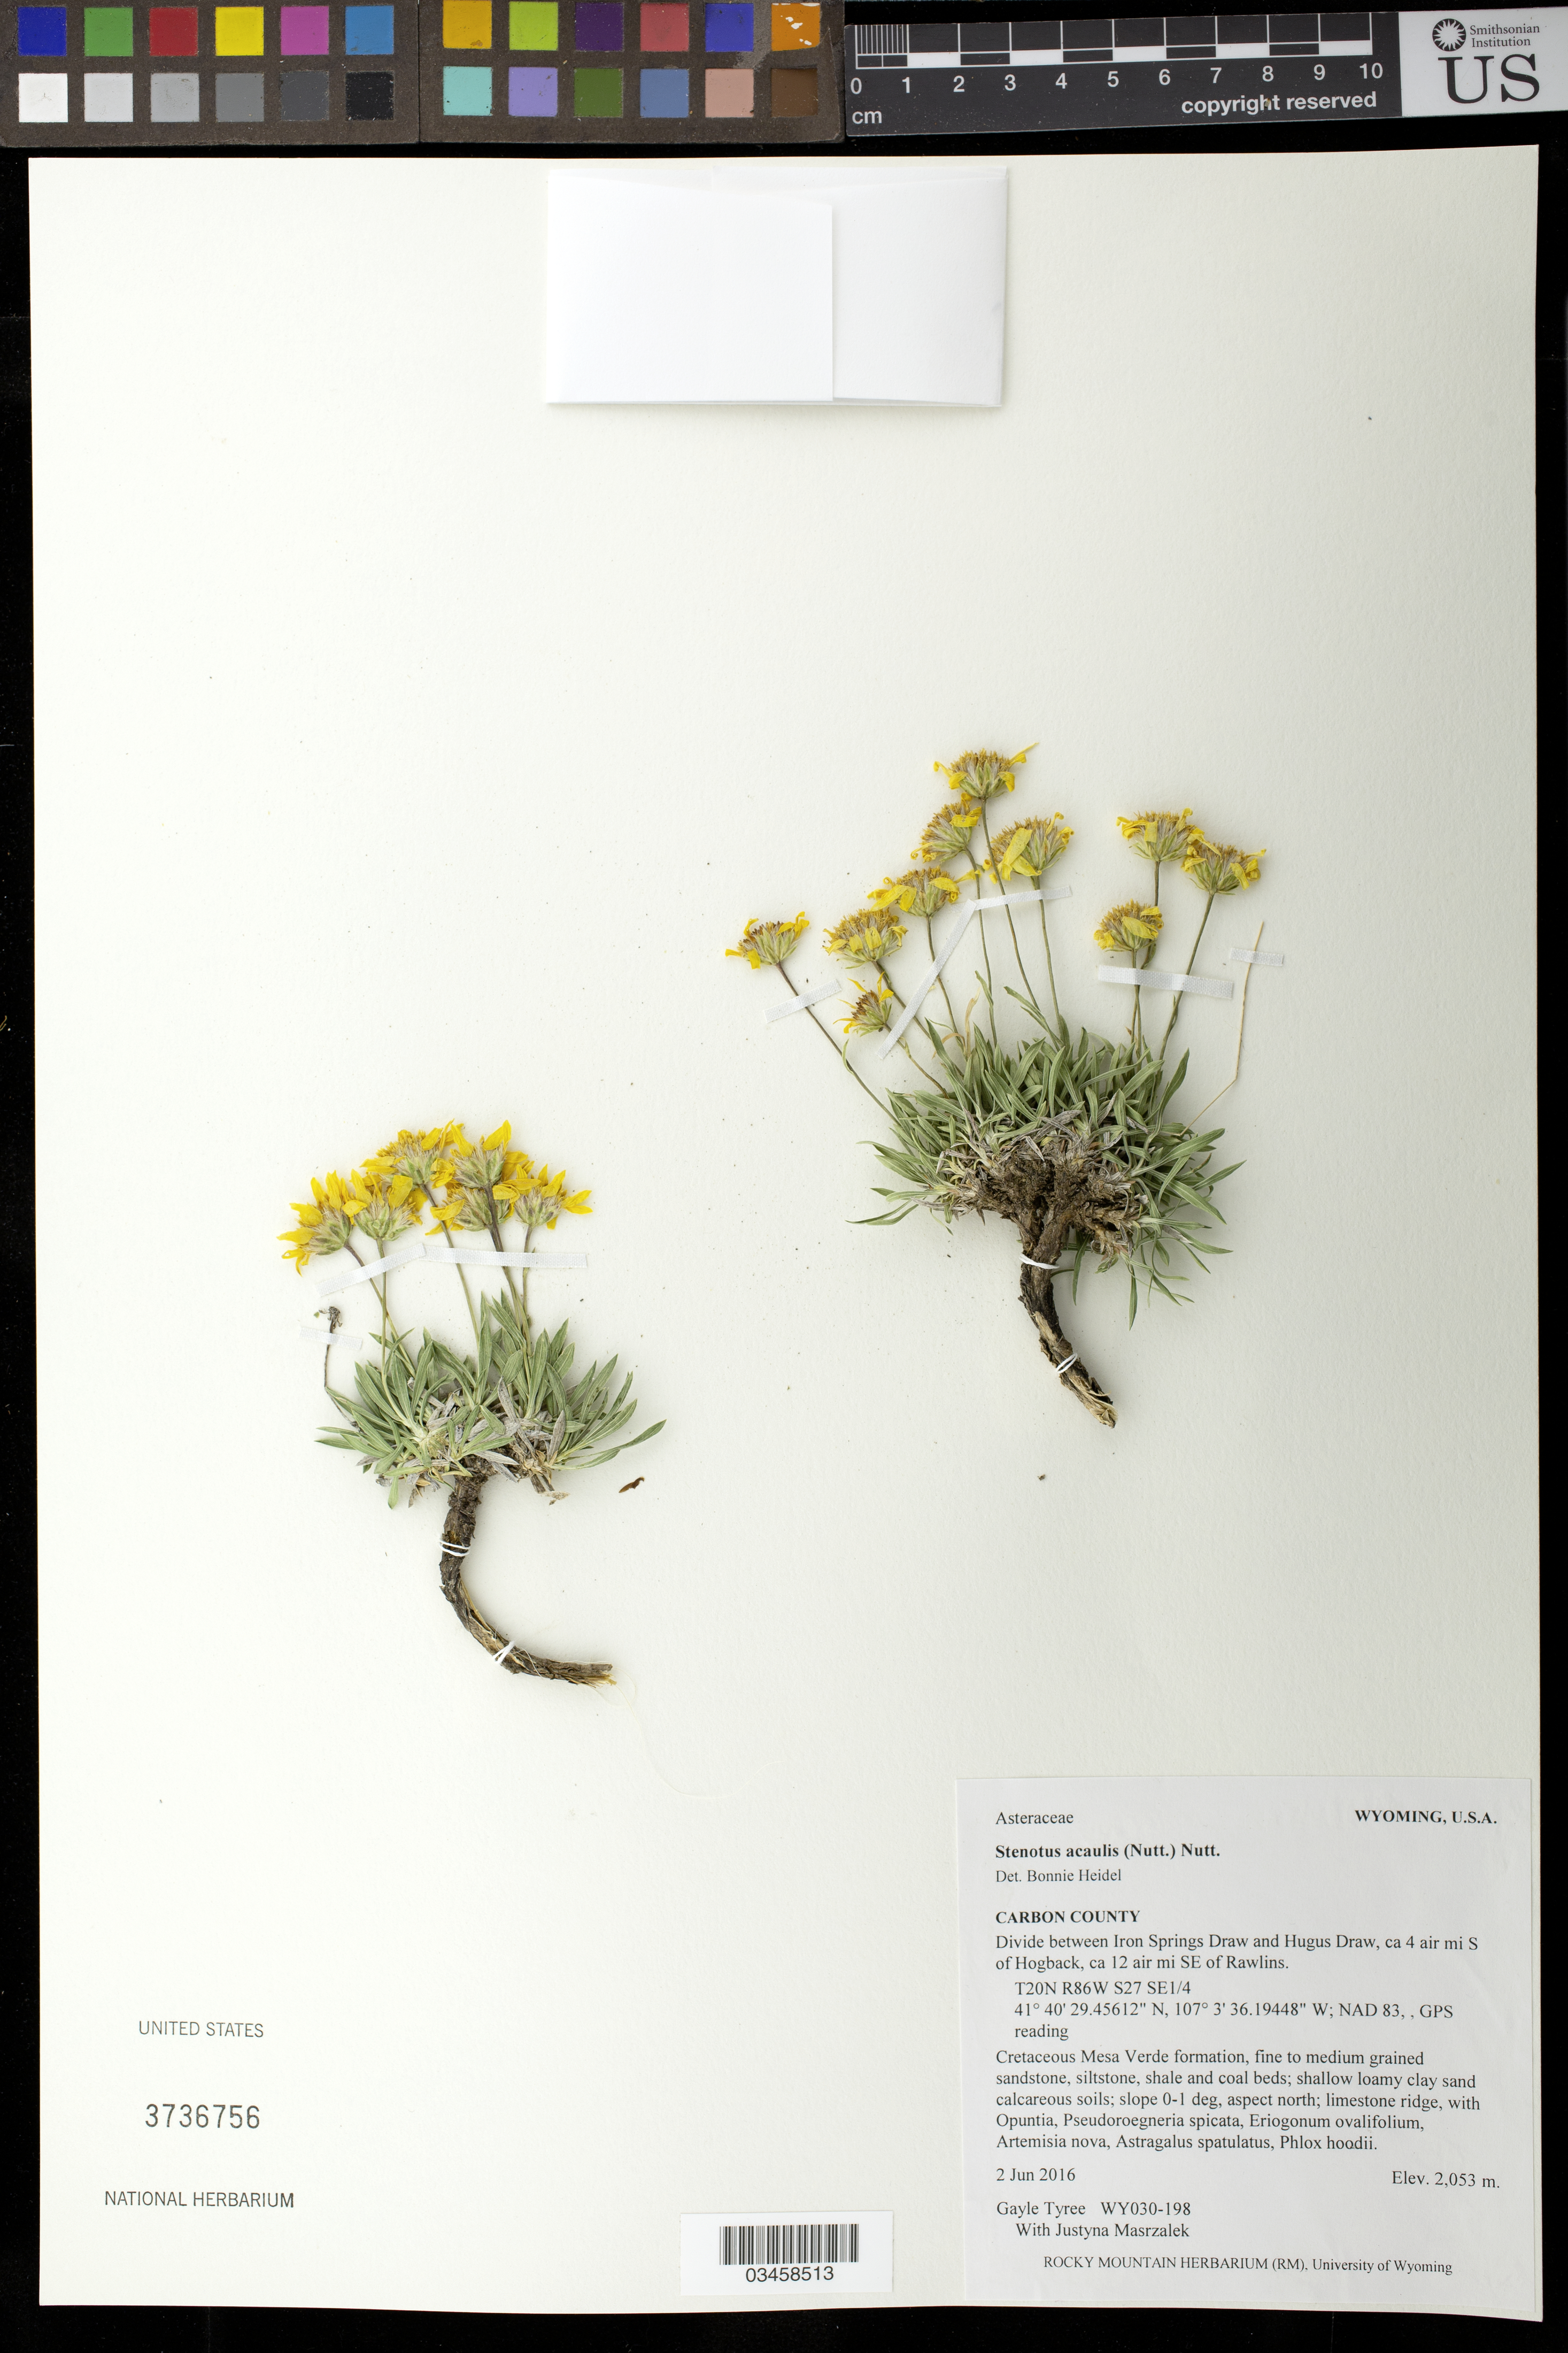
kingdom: Plantae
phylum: Tracheophyta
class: Magnoliopsida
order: Asterales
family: Asteraceae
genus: Stenotus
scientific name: Stenotus acaulis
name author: (Nutt.) Nutt.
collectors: G. Tyree & J. Marszalek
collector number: WY030-198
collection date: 2016-06-02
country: United States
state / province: Wyoming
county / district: Carbon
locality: Divide between Iron Springs Draw and Hugus Draw, 4 air mi. S of Hogback, 12 air mi. SE of Rawlins. T20N R86W S27 SE1/4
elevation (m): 2053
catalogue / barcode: US 3736756